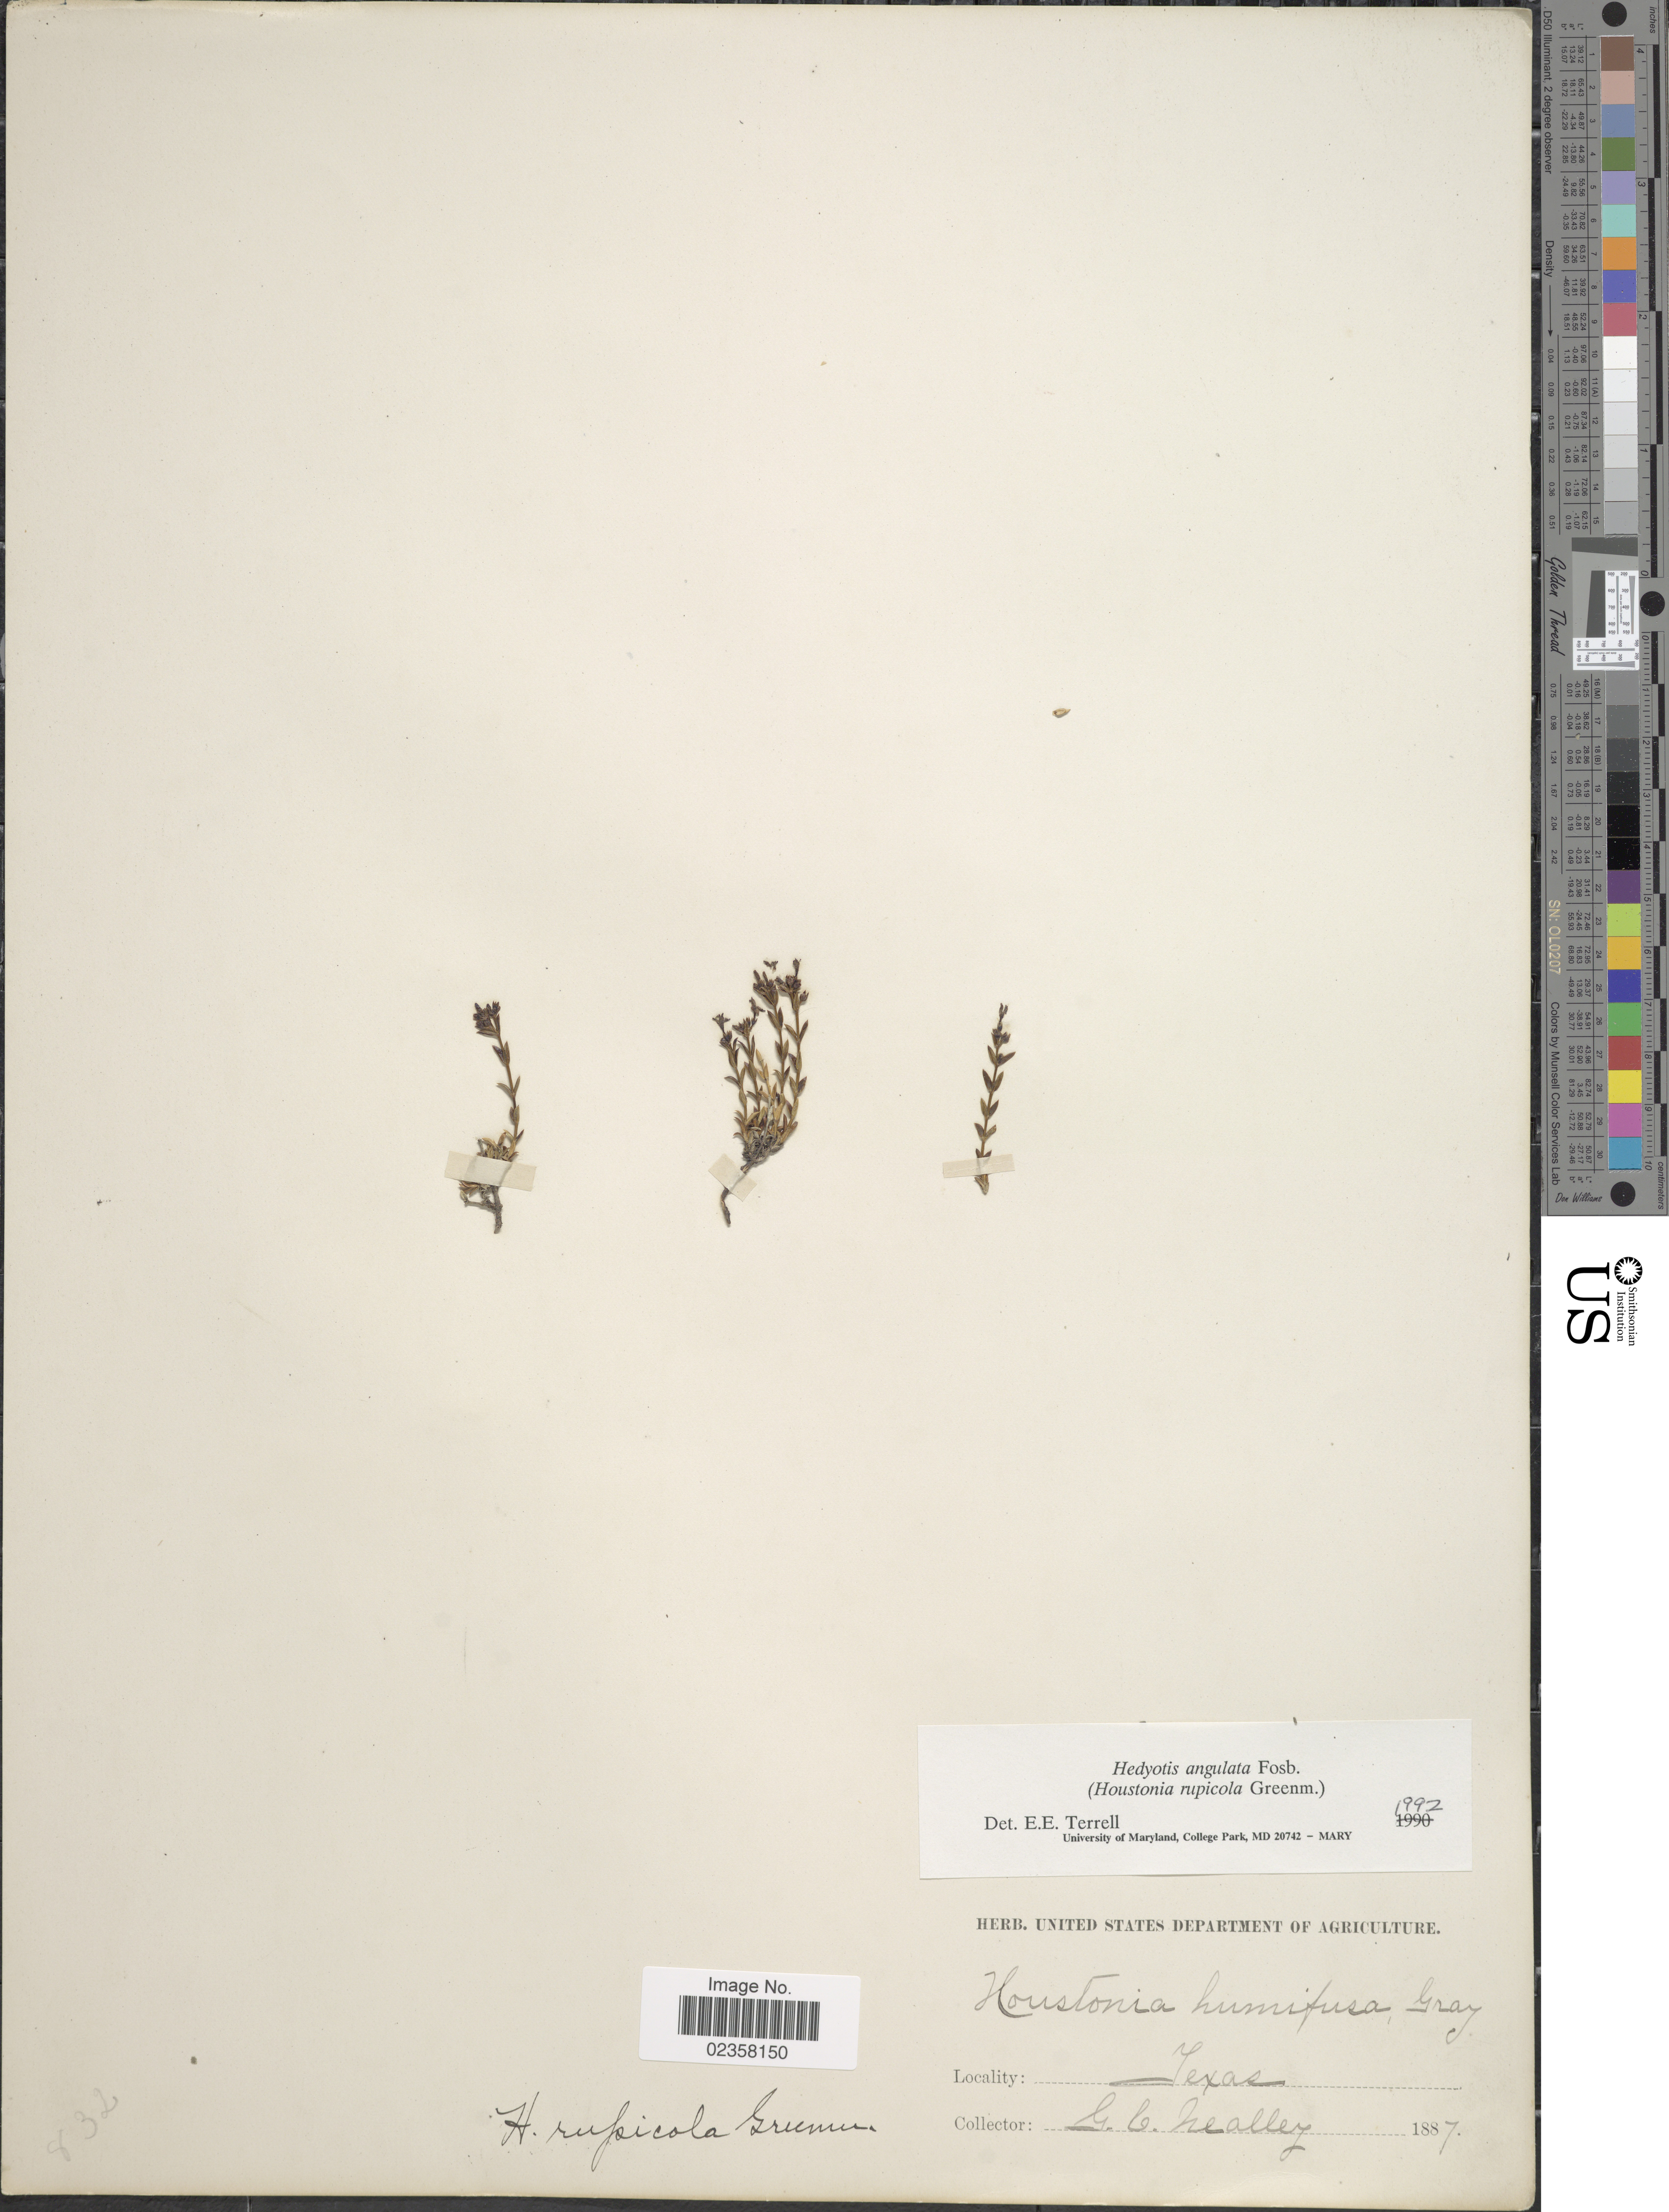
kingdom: Plantae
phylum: Tracheophyta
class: Magnoliopsida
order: Gentianales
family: Rubiaceae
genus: Houstonia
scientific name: Houstonia rupicola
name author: Greenm.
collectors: G. C. Nealley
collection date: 1887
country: United States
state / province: Texas